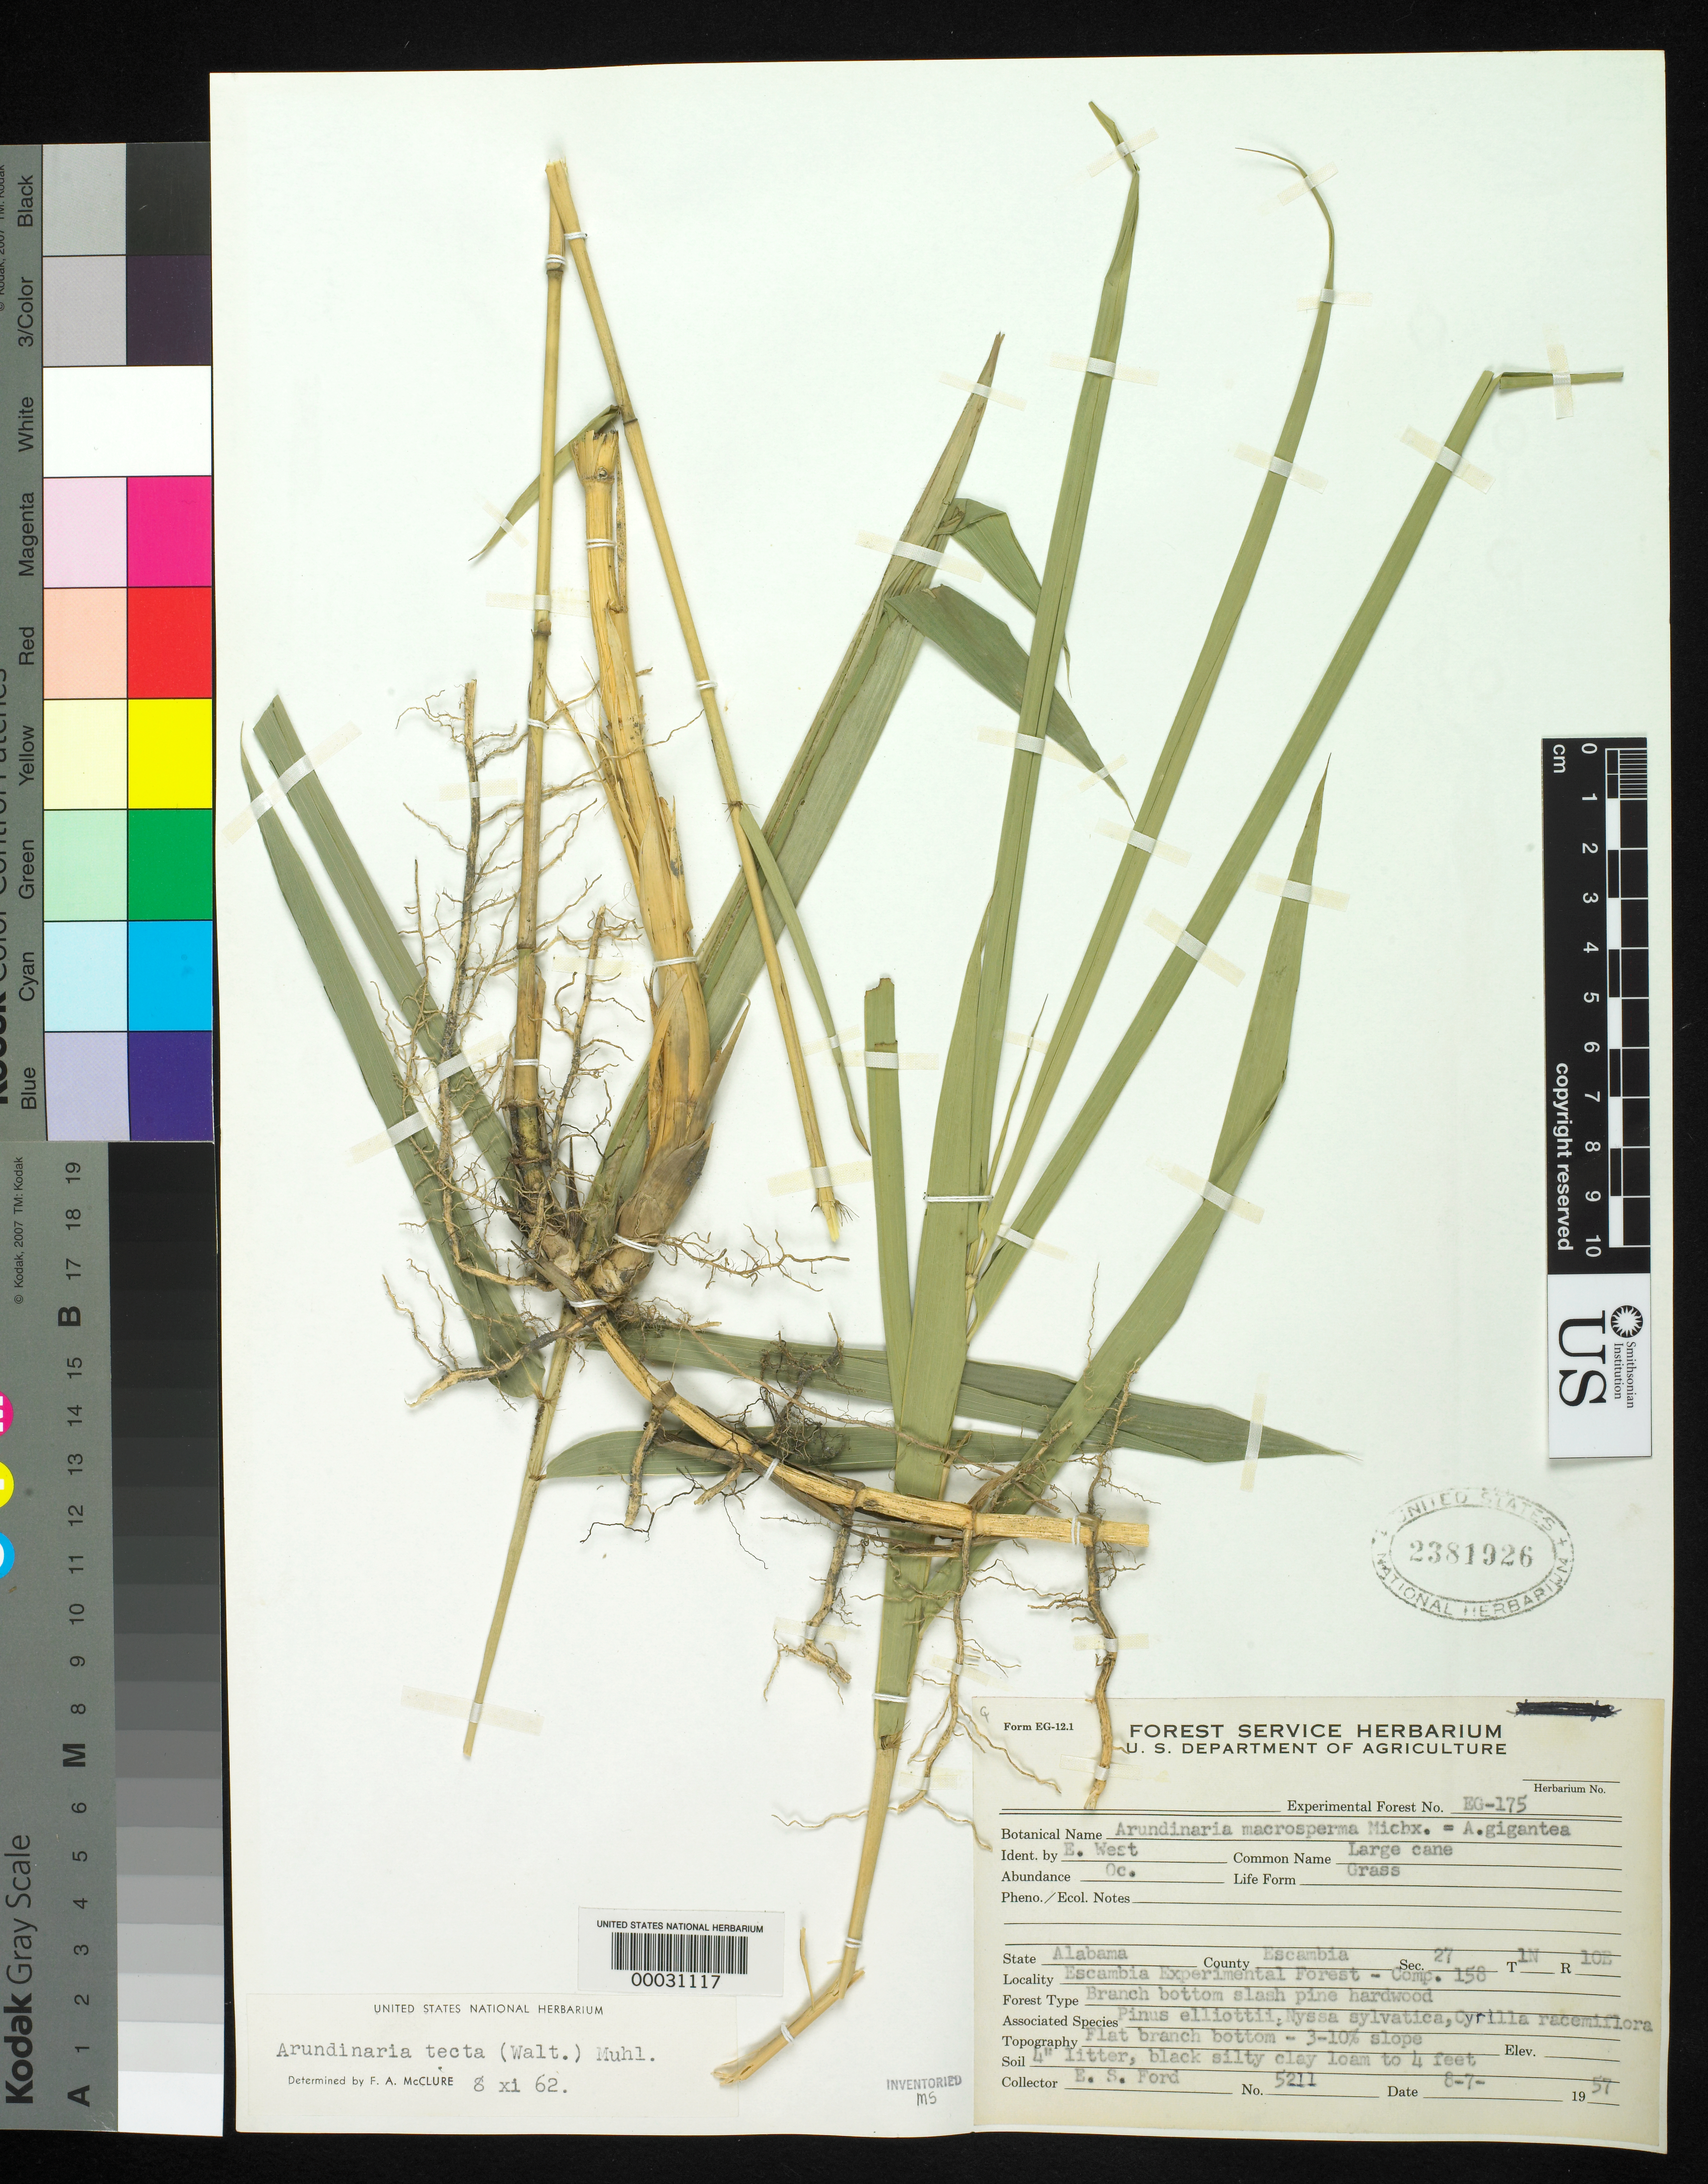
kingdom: Plantae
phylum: Tracheophyta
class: Liliopsida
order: Poales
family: Poaceae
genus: Arundinaria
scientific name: Arundinaria tecta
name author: (Walter) Muhl.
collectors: E. Ford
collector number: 5211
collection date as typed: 08 Jul 1957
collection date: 1957-07-08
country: United States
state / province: Alabama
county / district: Escambia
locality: Escambia experimental forest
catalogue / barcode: US 2381926